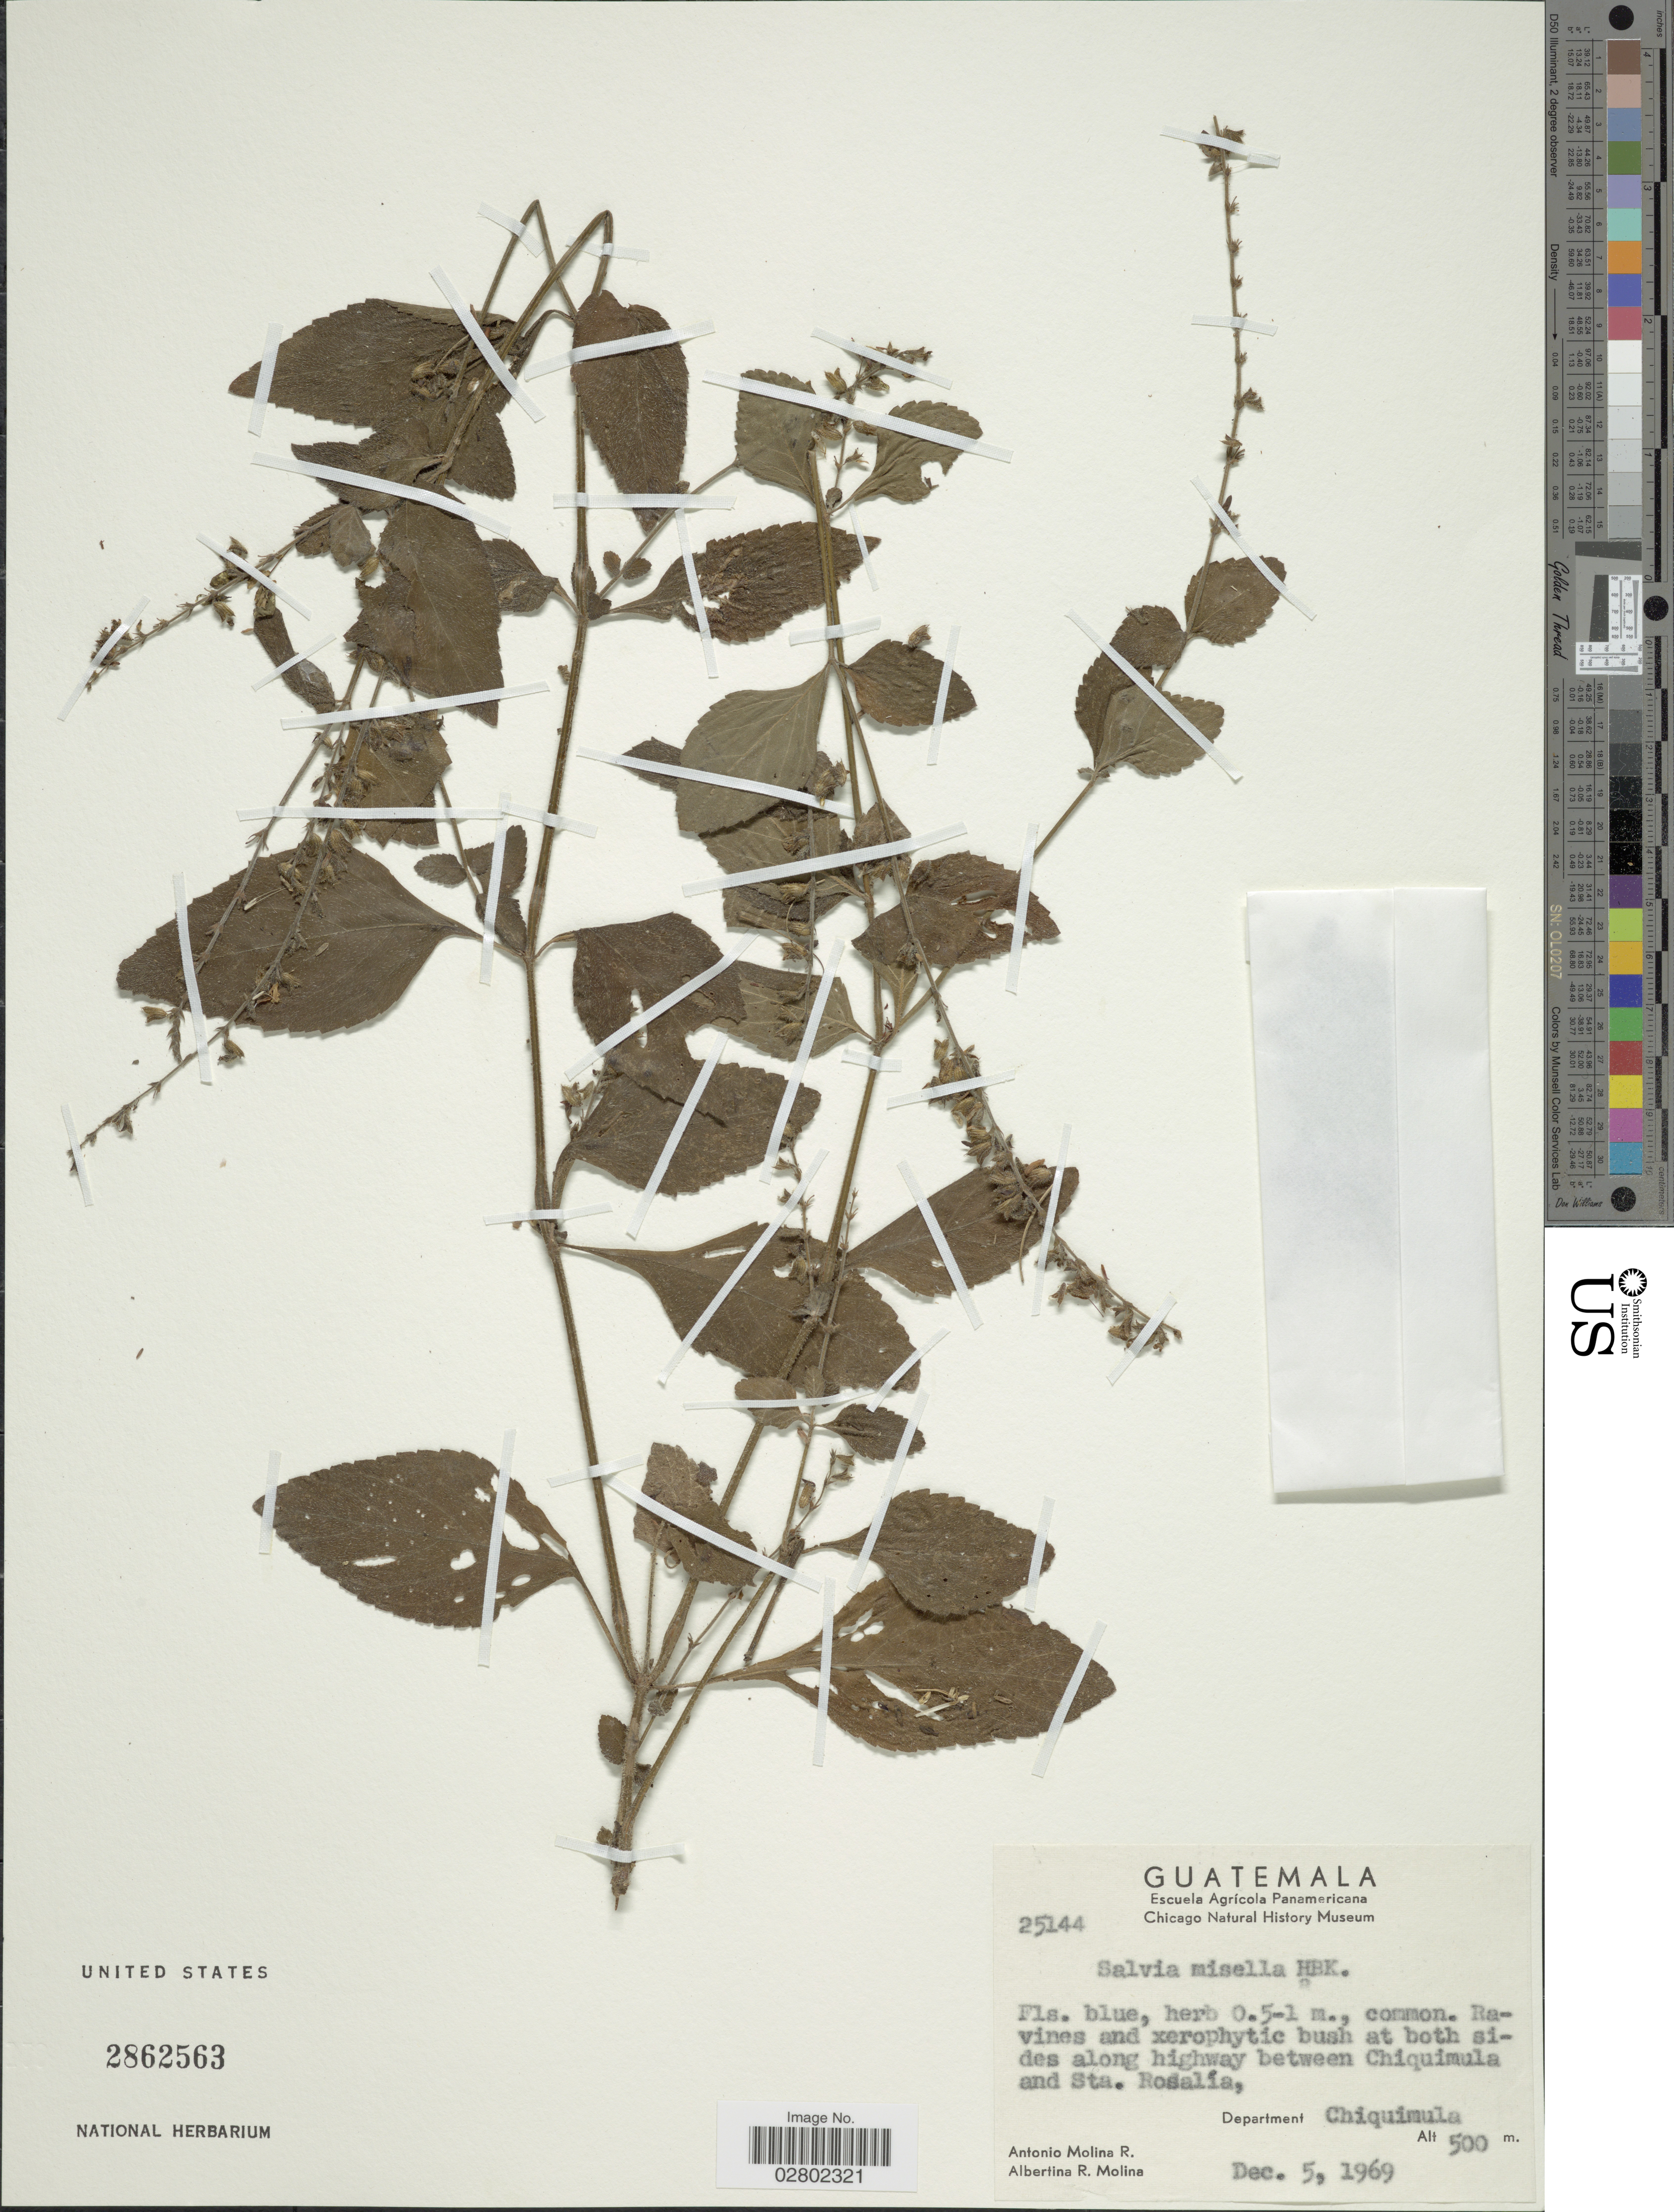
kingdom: Plantae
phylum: Tracheophyta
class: Magnoliopsida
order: Lamiales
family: Lamiaceae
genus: Salvia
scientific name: Salvia misella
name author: Kunth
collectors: A. Molina R. & A. R. Molina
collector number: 25144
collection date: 1969-12-05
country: Guatemala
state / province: Chiquimula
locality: Both sides along highway between Chiquimula and Sta. Rosalía, Department Chiquimula.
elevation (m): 500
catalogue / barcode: US 2862563